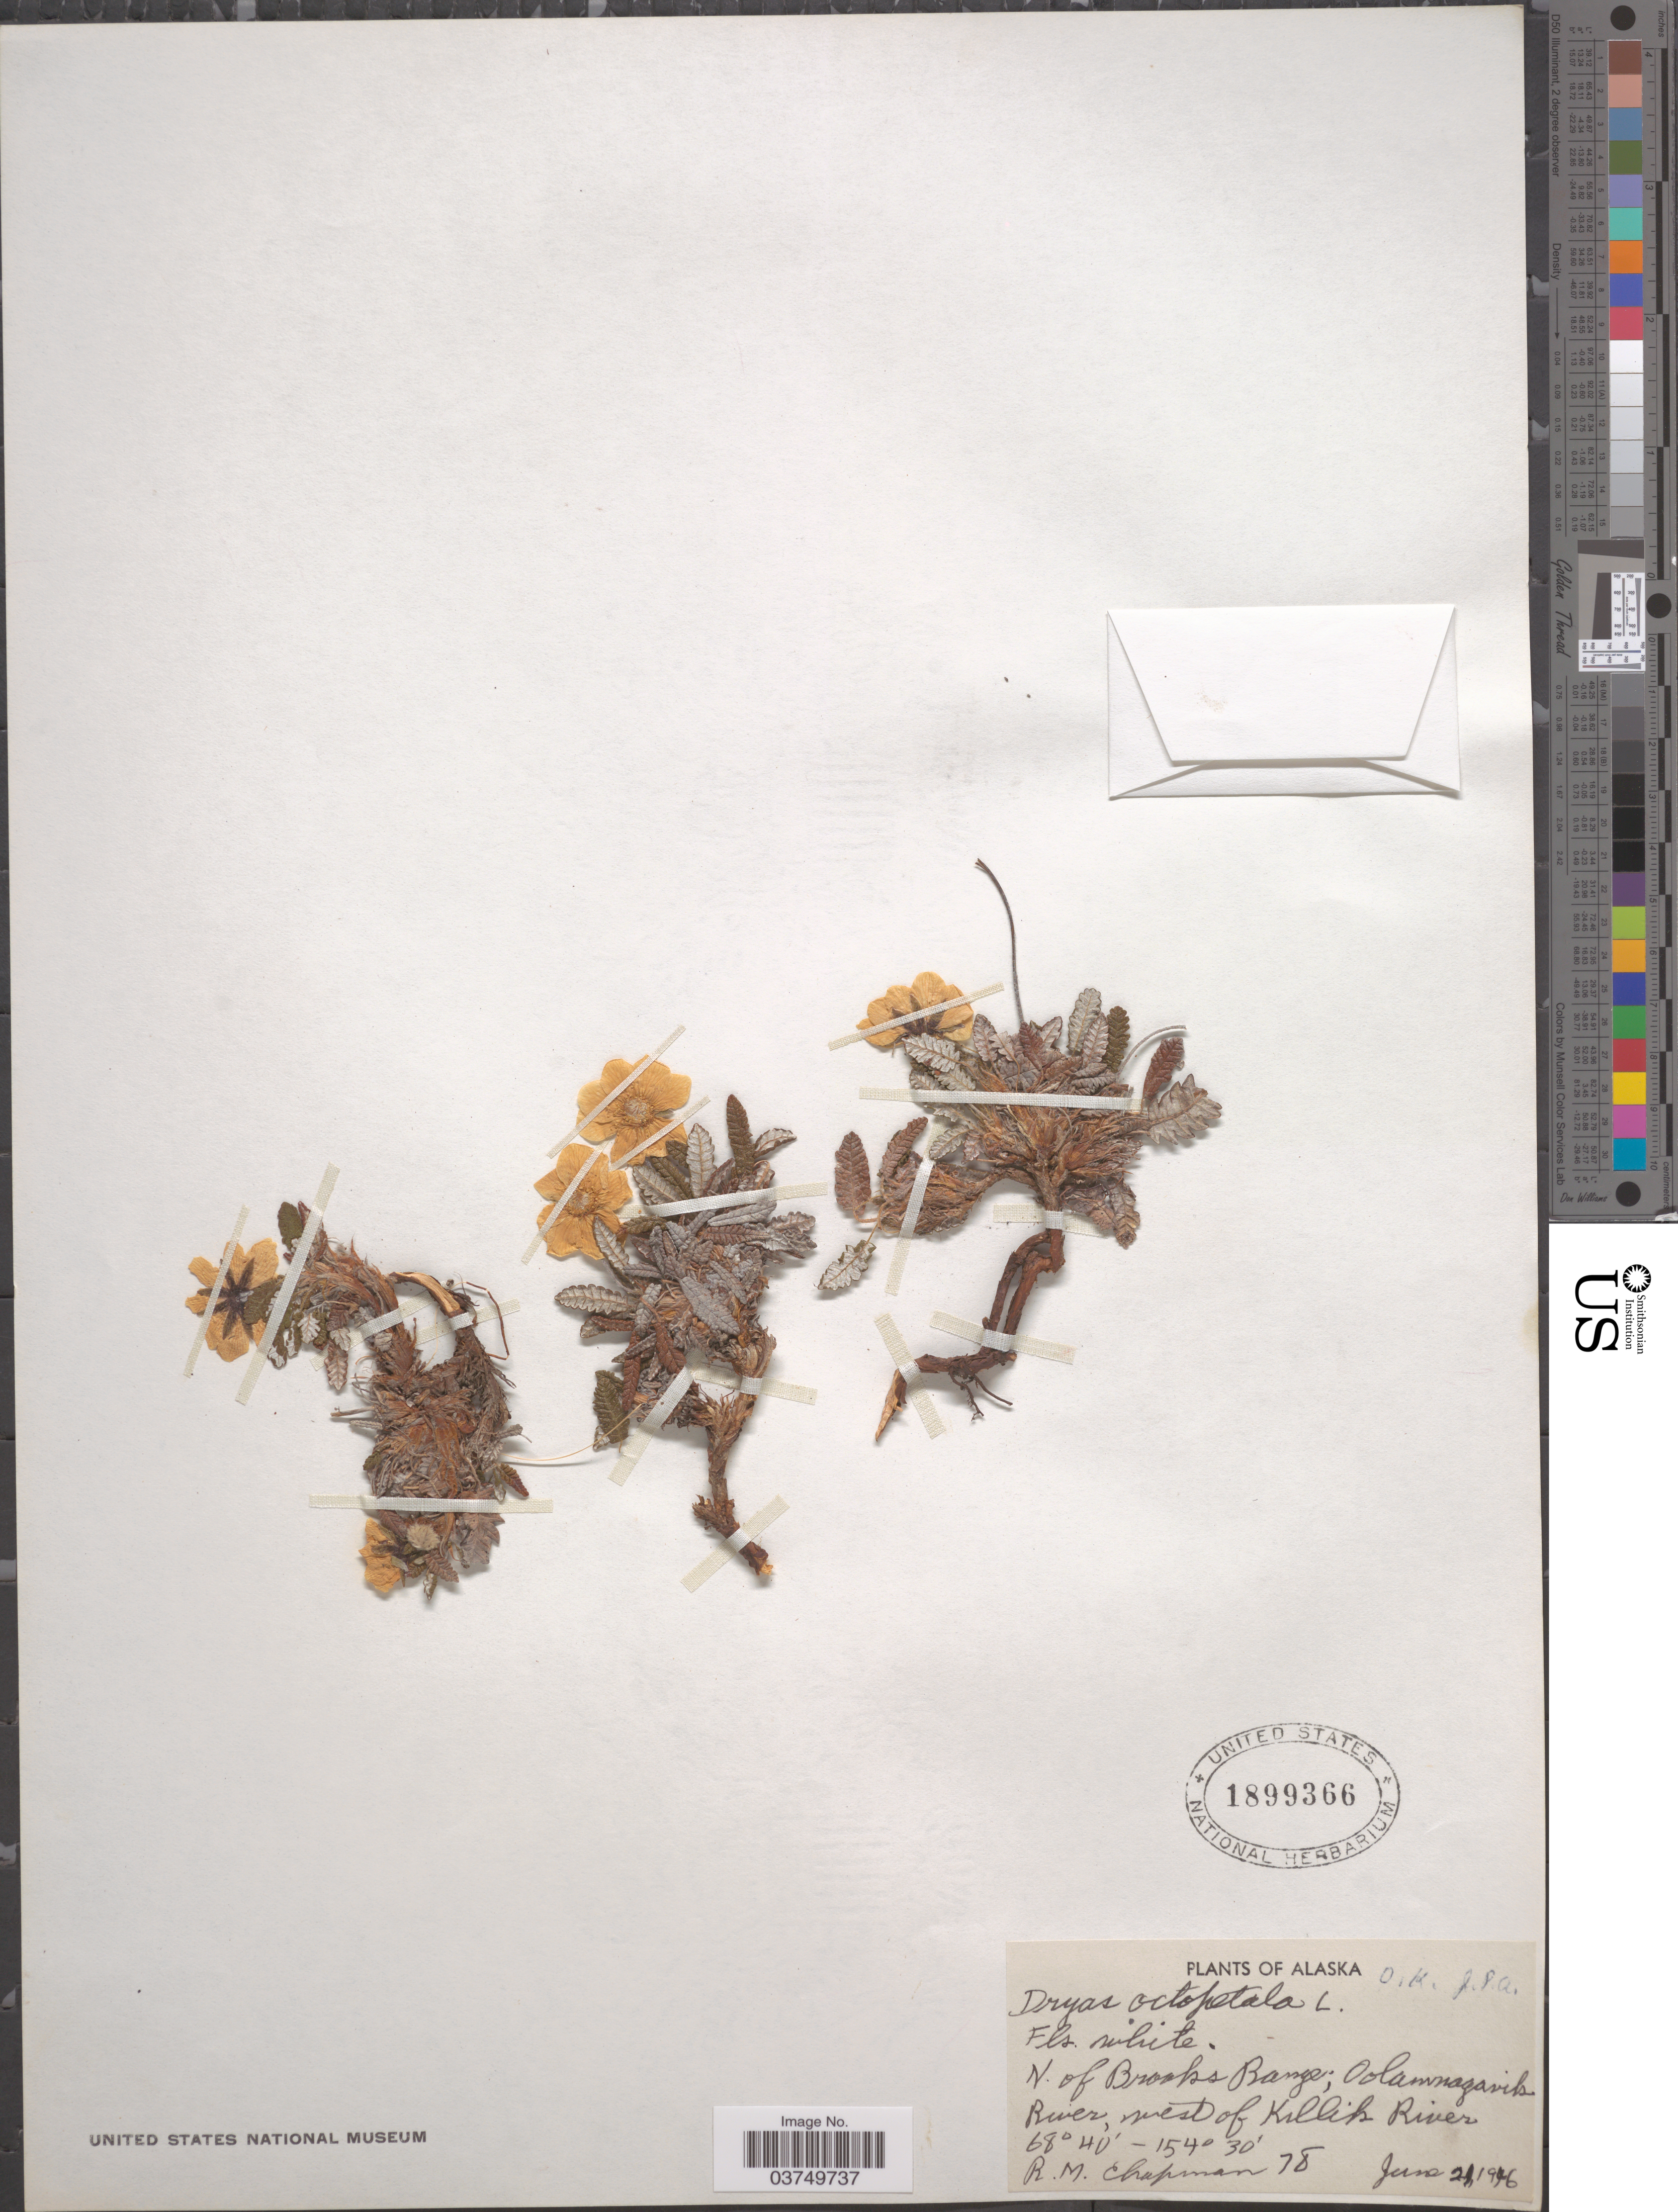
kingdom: Plantae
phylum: Tracheophyta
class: Magnoliopsida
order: Rosales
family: Rosaceae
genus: Dryas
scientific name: Dryas octopetala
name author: L.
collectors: R. M. Chapman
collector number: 78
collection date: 1946-06-21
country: United States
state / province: Alaska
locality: N. of Brooks Range; Oolamnagavik River, west of Killik River.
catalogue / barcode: US 1899366